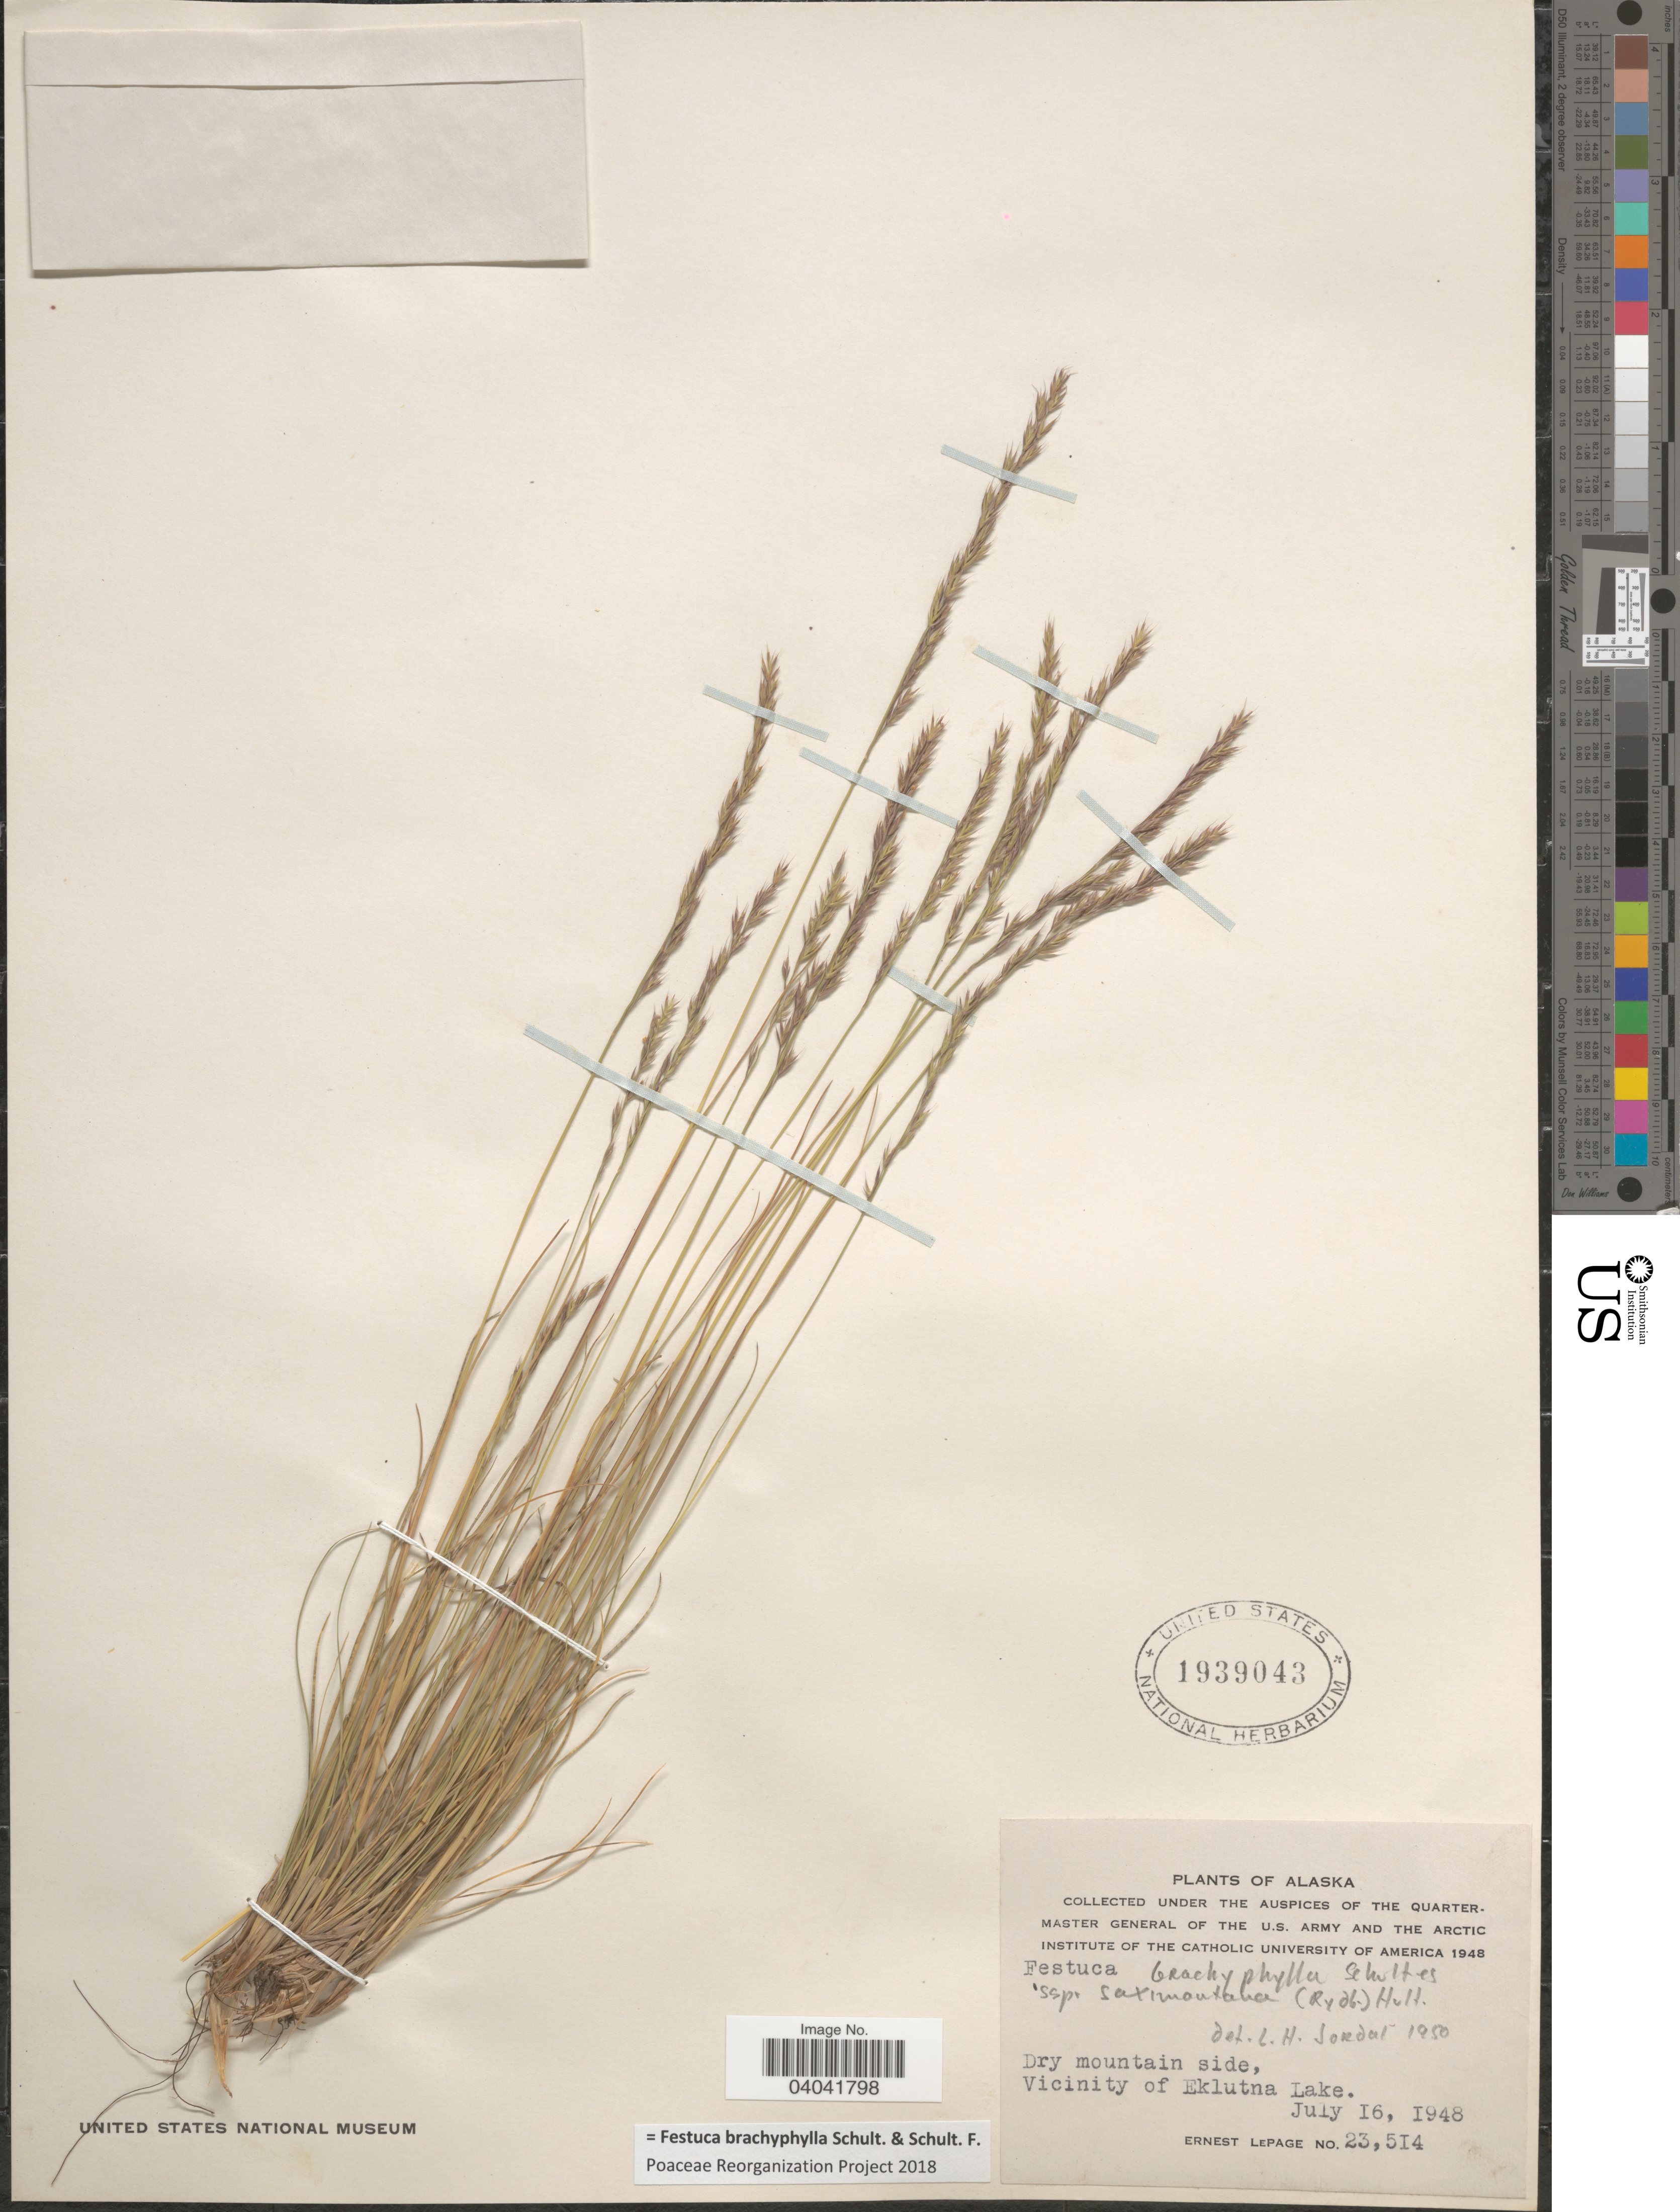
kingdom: Plantae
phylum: Tracheophyta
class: Liliopsida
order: Poales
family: Poaceae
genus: Festuca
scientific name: Festuca brachyphylla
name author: Schult. & Schult. f.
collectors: E. Lepage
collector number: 514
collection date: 1948-07-16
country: United States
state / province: Alaska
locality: Dry mountain side, Vicinity of Eklutna Lake.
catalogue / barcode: US 1939043